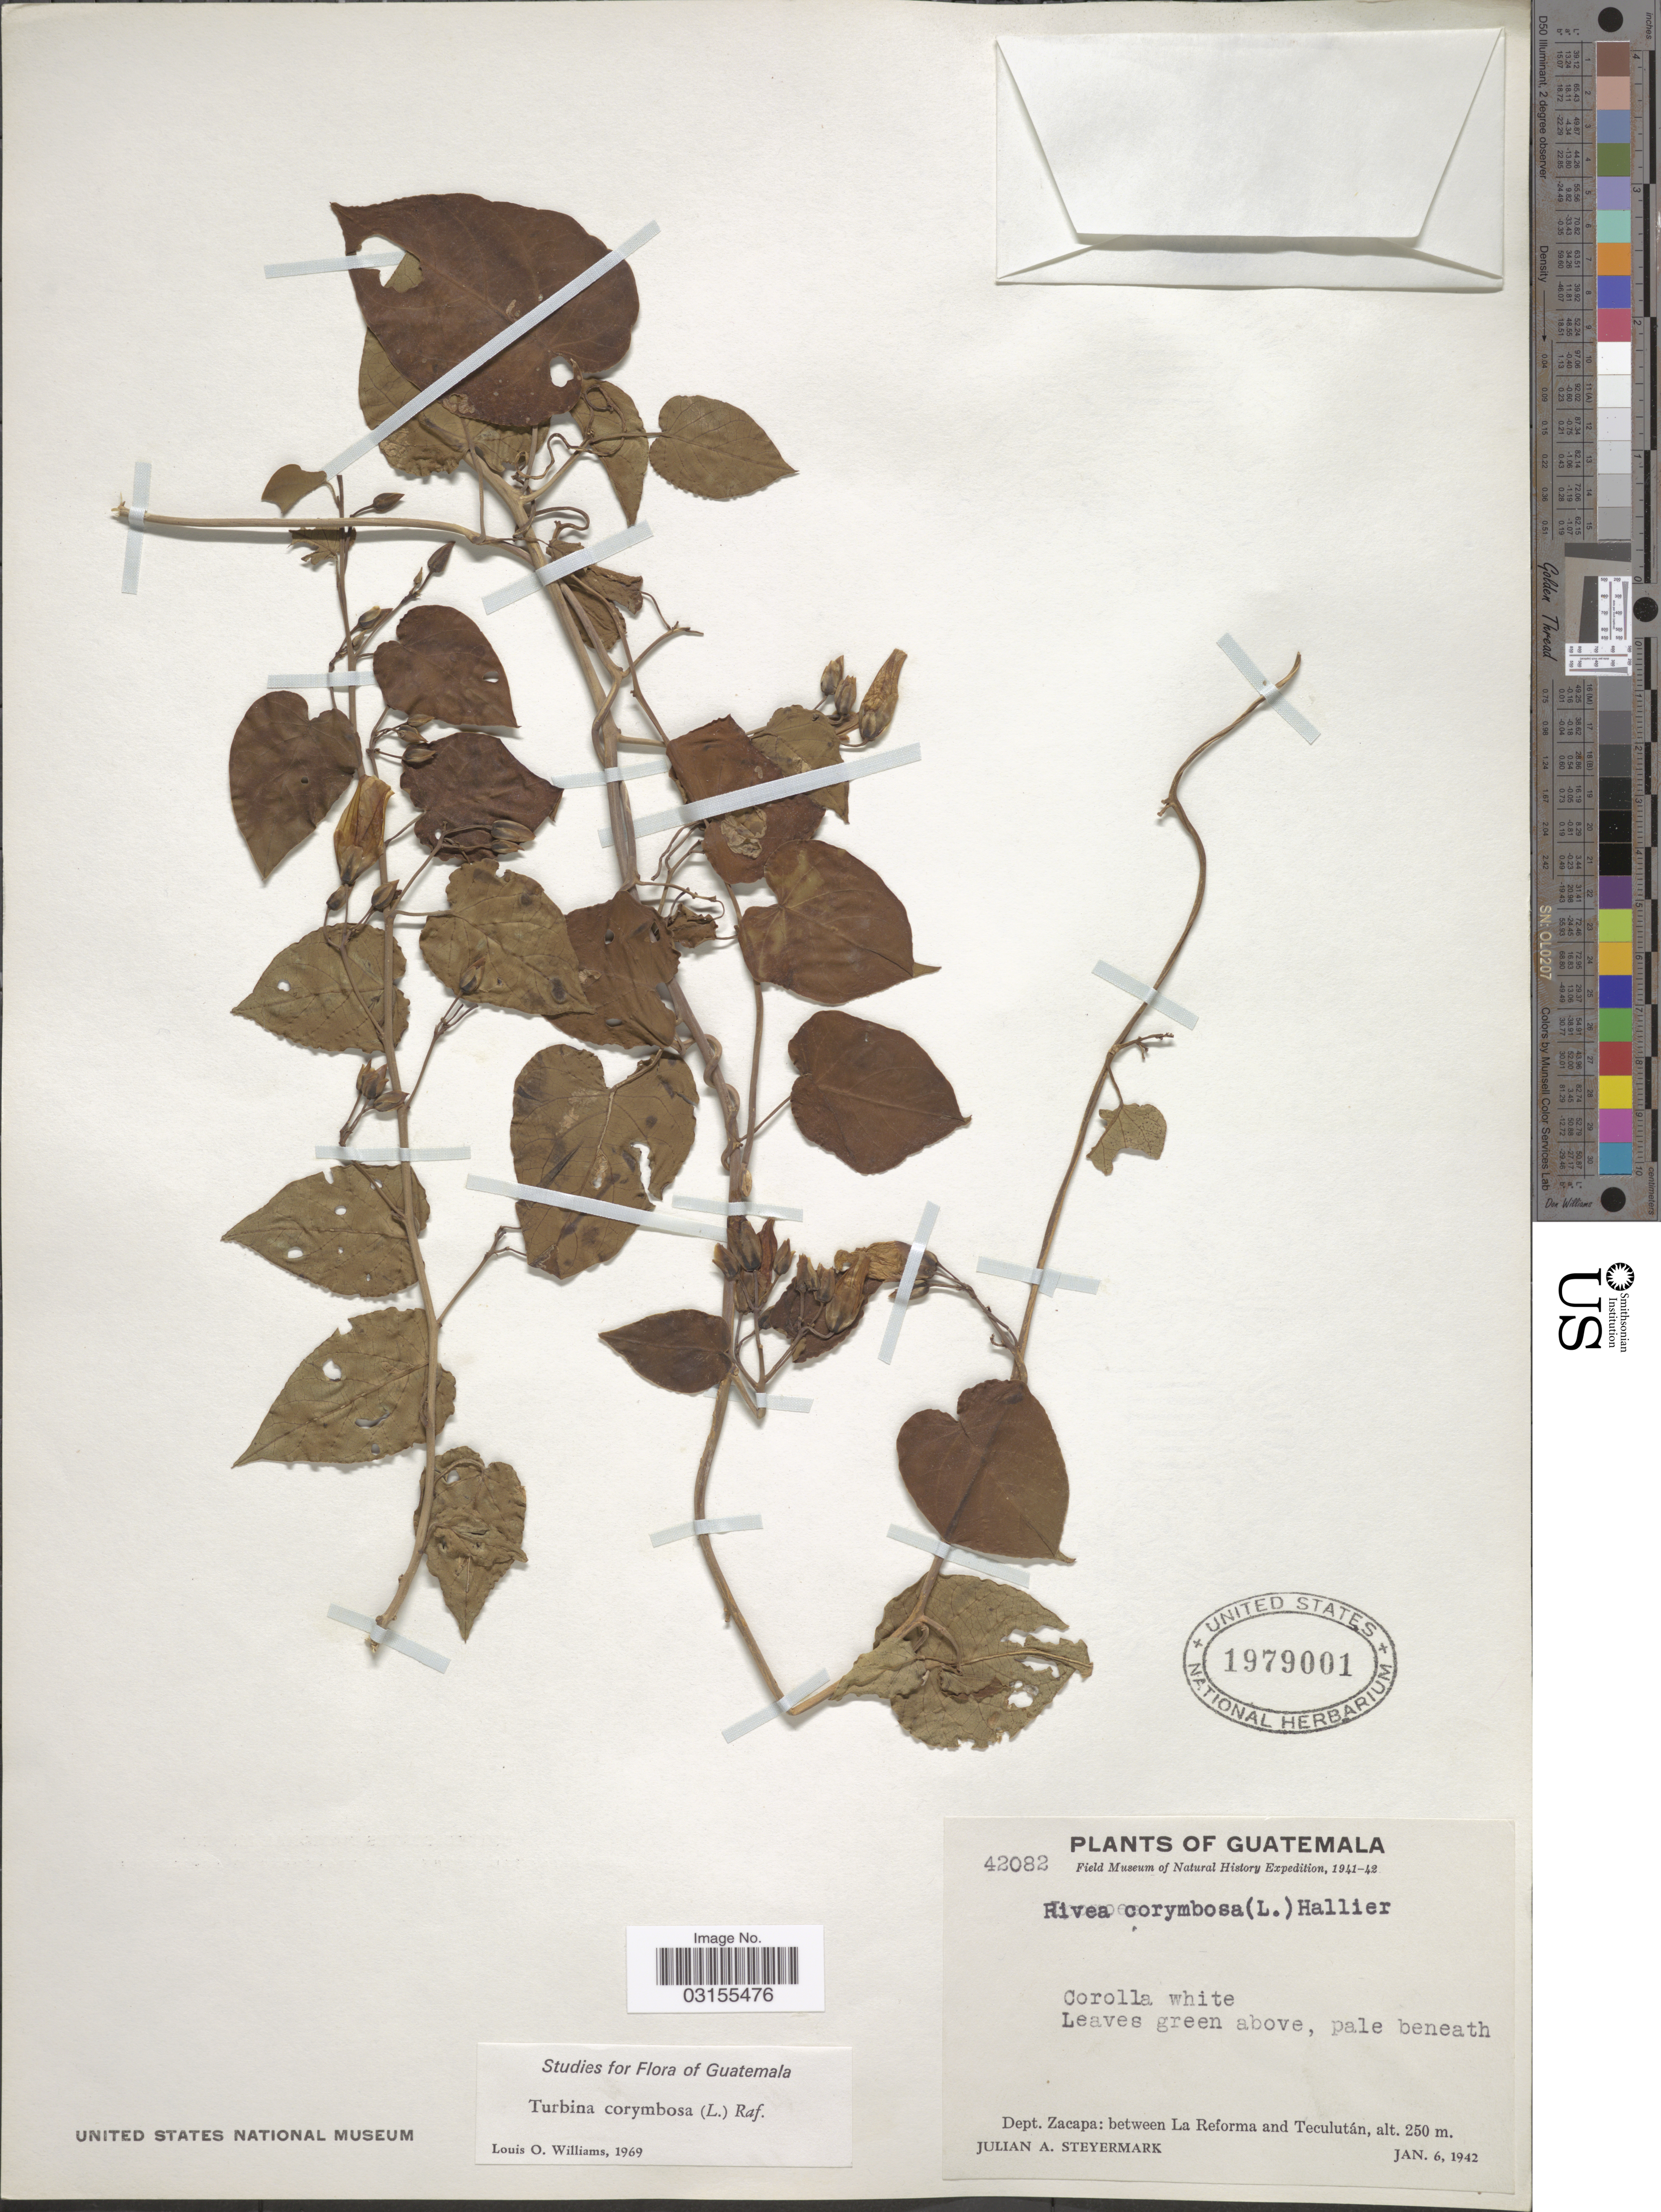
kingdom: Plantae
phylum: Tracheophyta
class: Magnoliopsida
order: Solanales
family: Convolvulaceae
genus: Turbina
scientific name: Turbina corymbosa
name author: (L.) Raf.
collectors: J. Steyermark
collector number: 42082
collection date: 1942-01-06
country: Guatemala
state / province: Zacapa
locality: Dept. Zacapa: between La Reforma and Teculután.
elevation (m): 250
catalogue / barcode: US 1979001